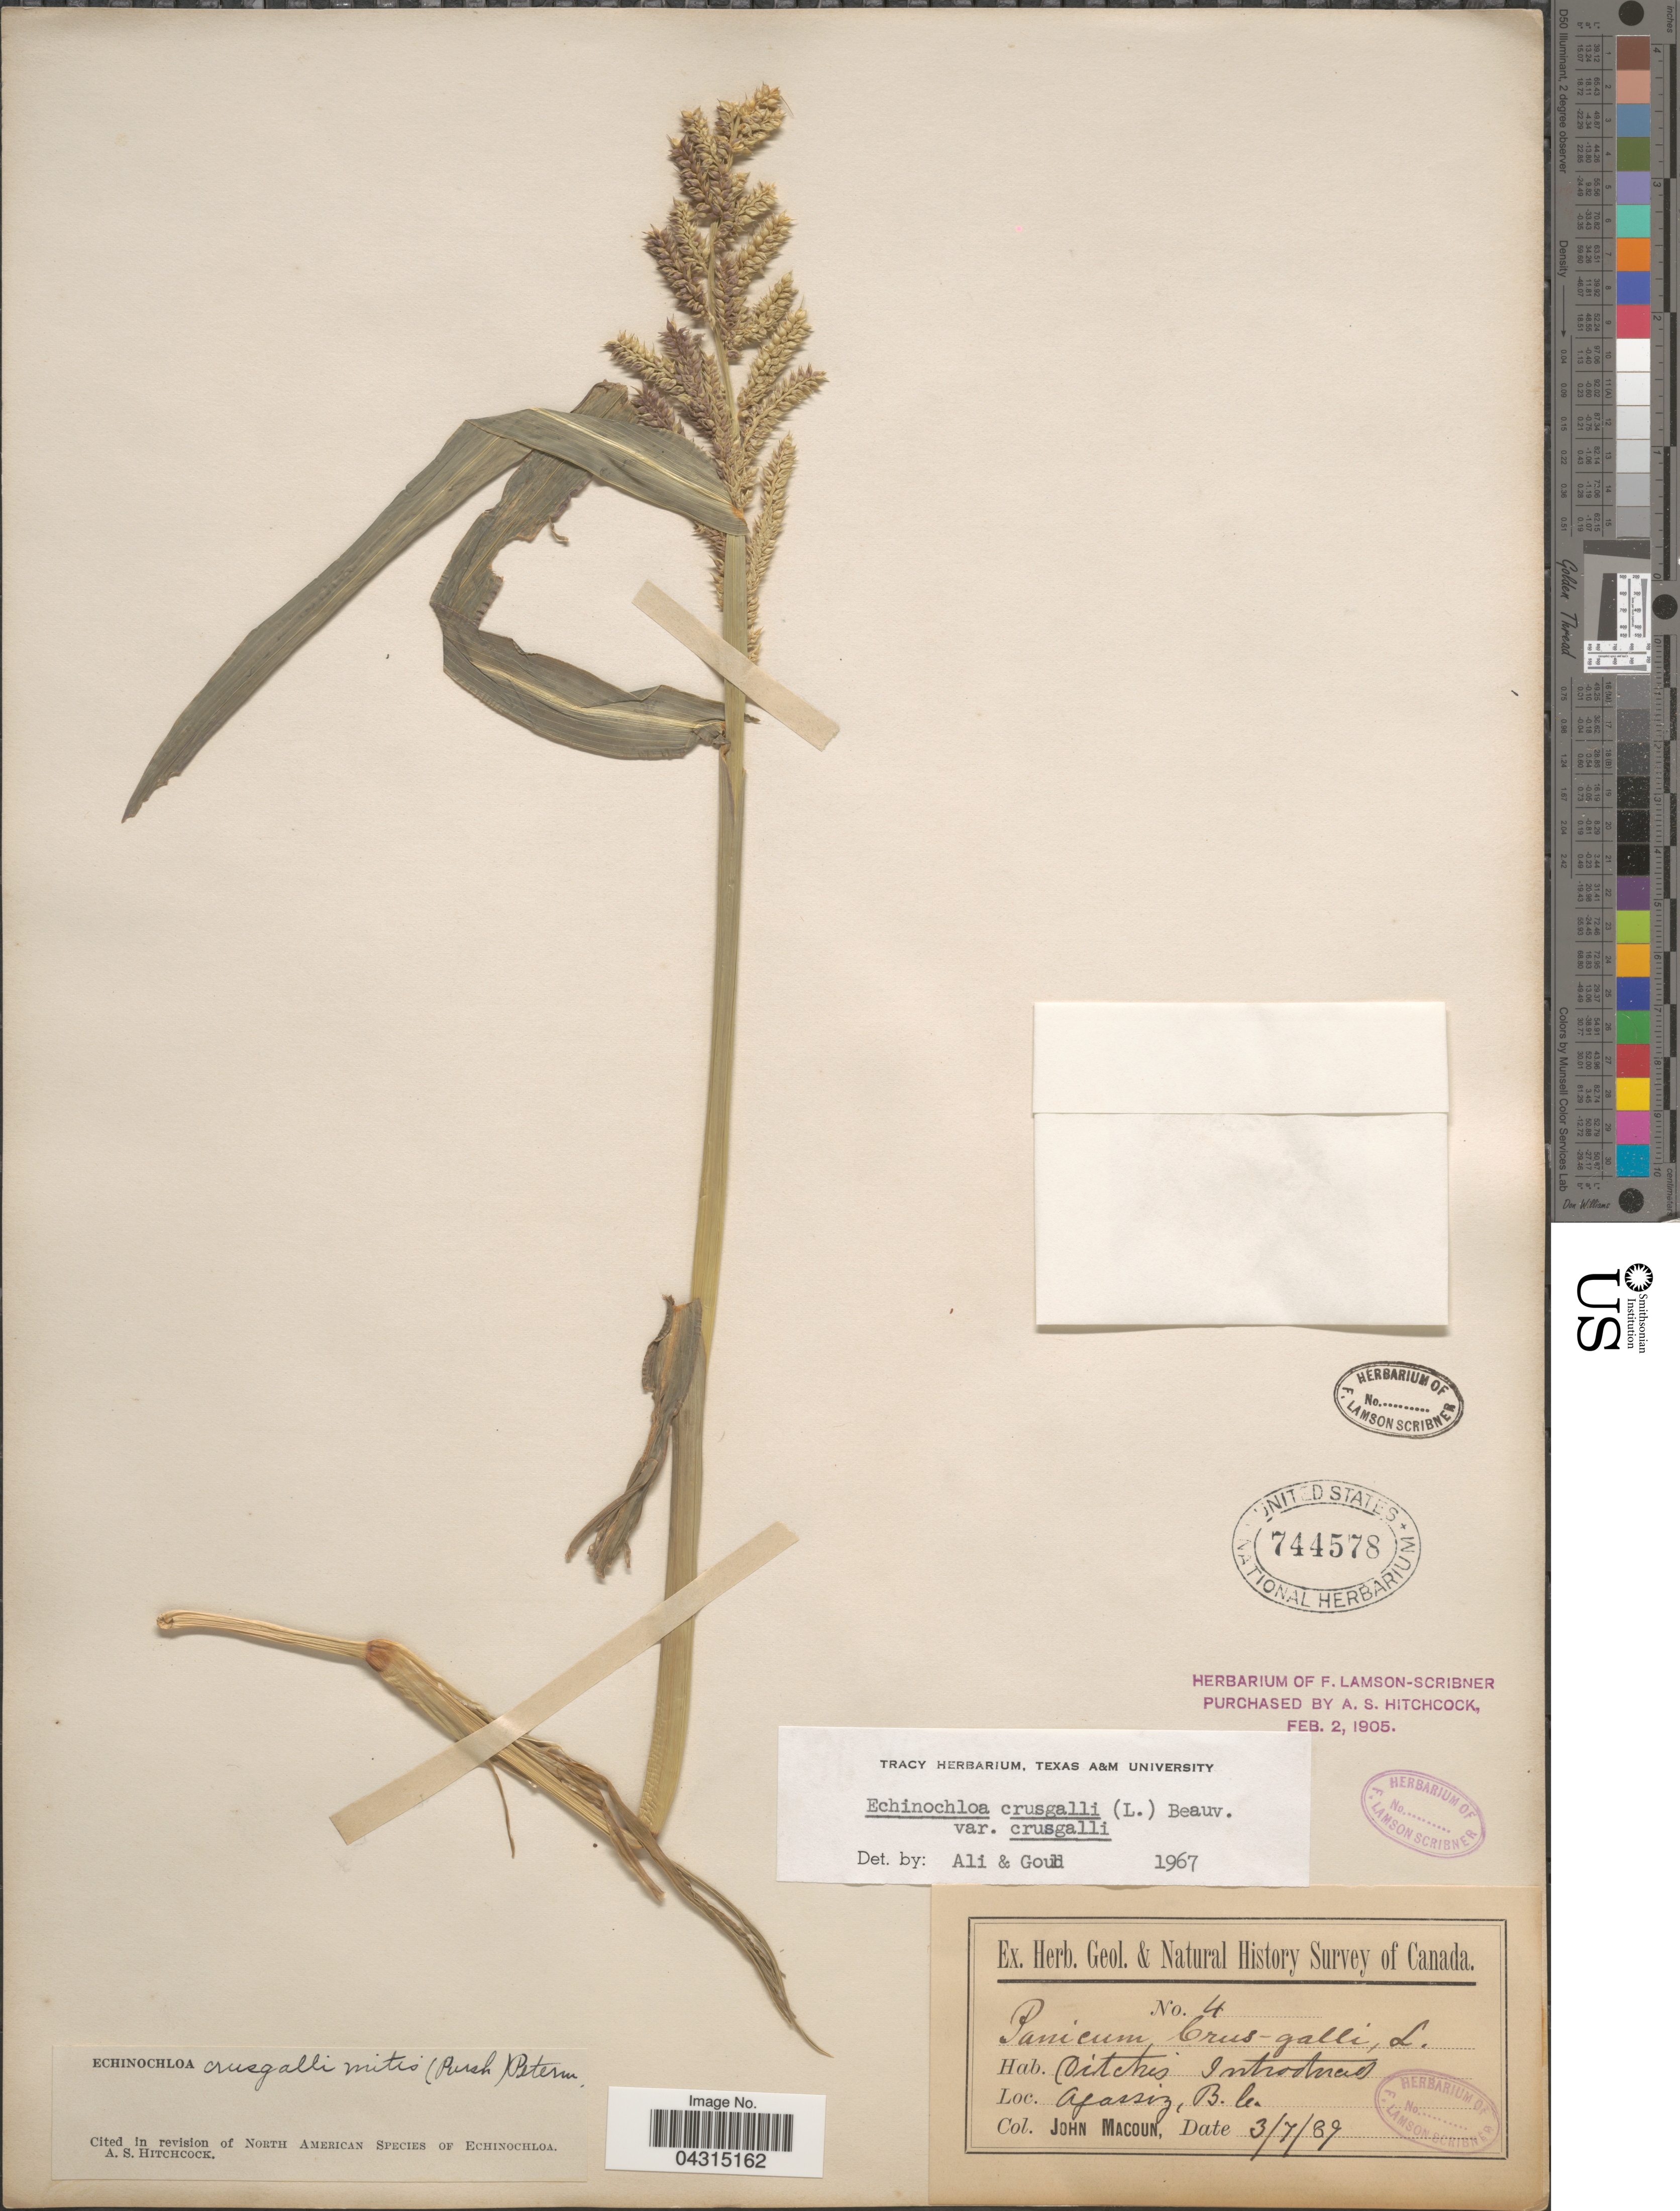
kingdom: Plantae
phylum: Tracheophyta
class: Liliopsida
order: Poales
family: Poaceae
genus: Echinochloa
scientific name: Echinochloa crus-galli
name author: (L.) P. Beauv.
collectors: J. Macoun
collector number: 4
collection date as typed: Transcribed d/m/y: 3/7/89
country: Canada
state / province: British Columbia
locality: Agassiz.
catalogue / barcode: US 744578